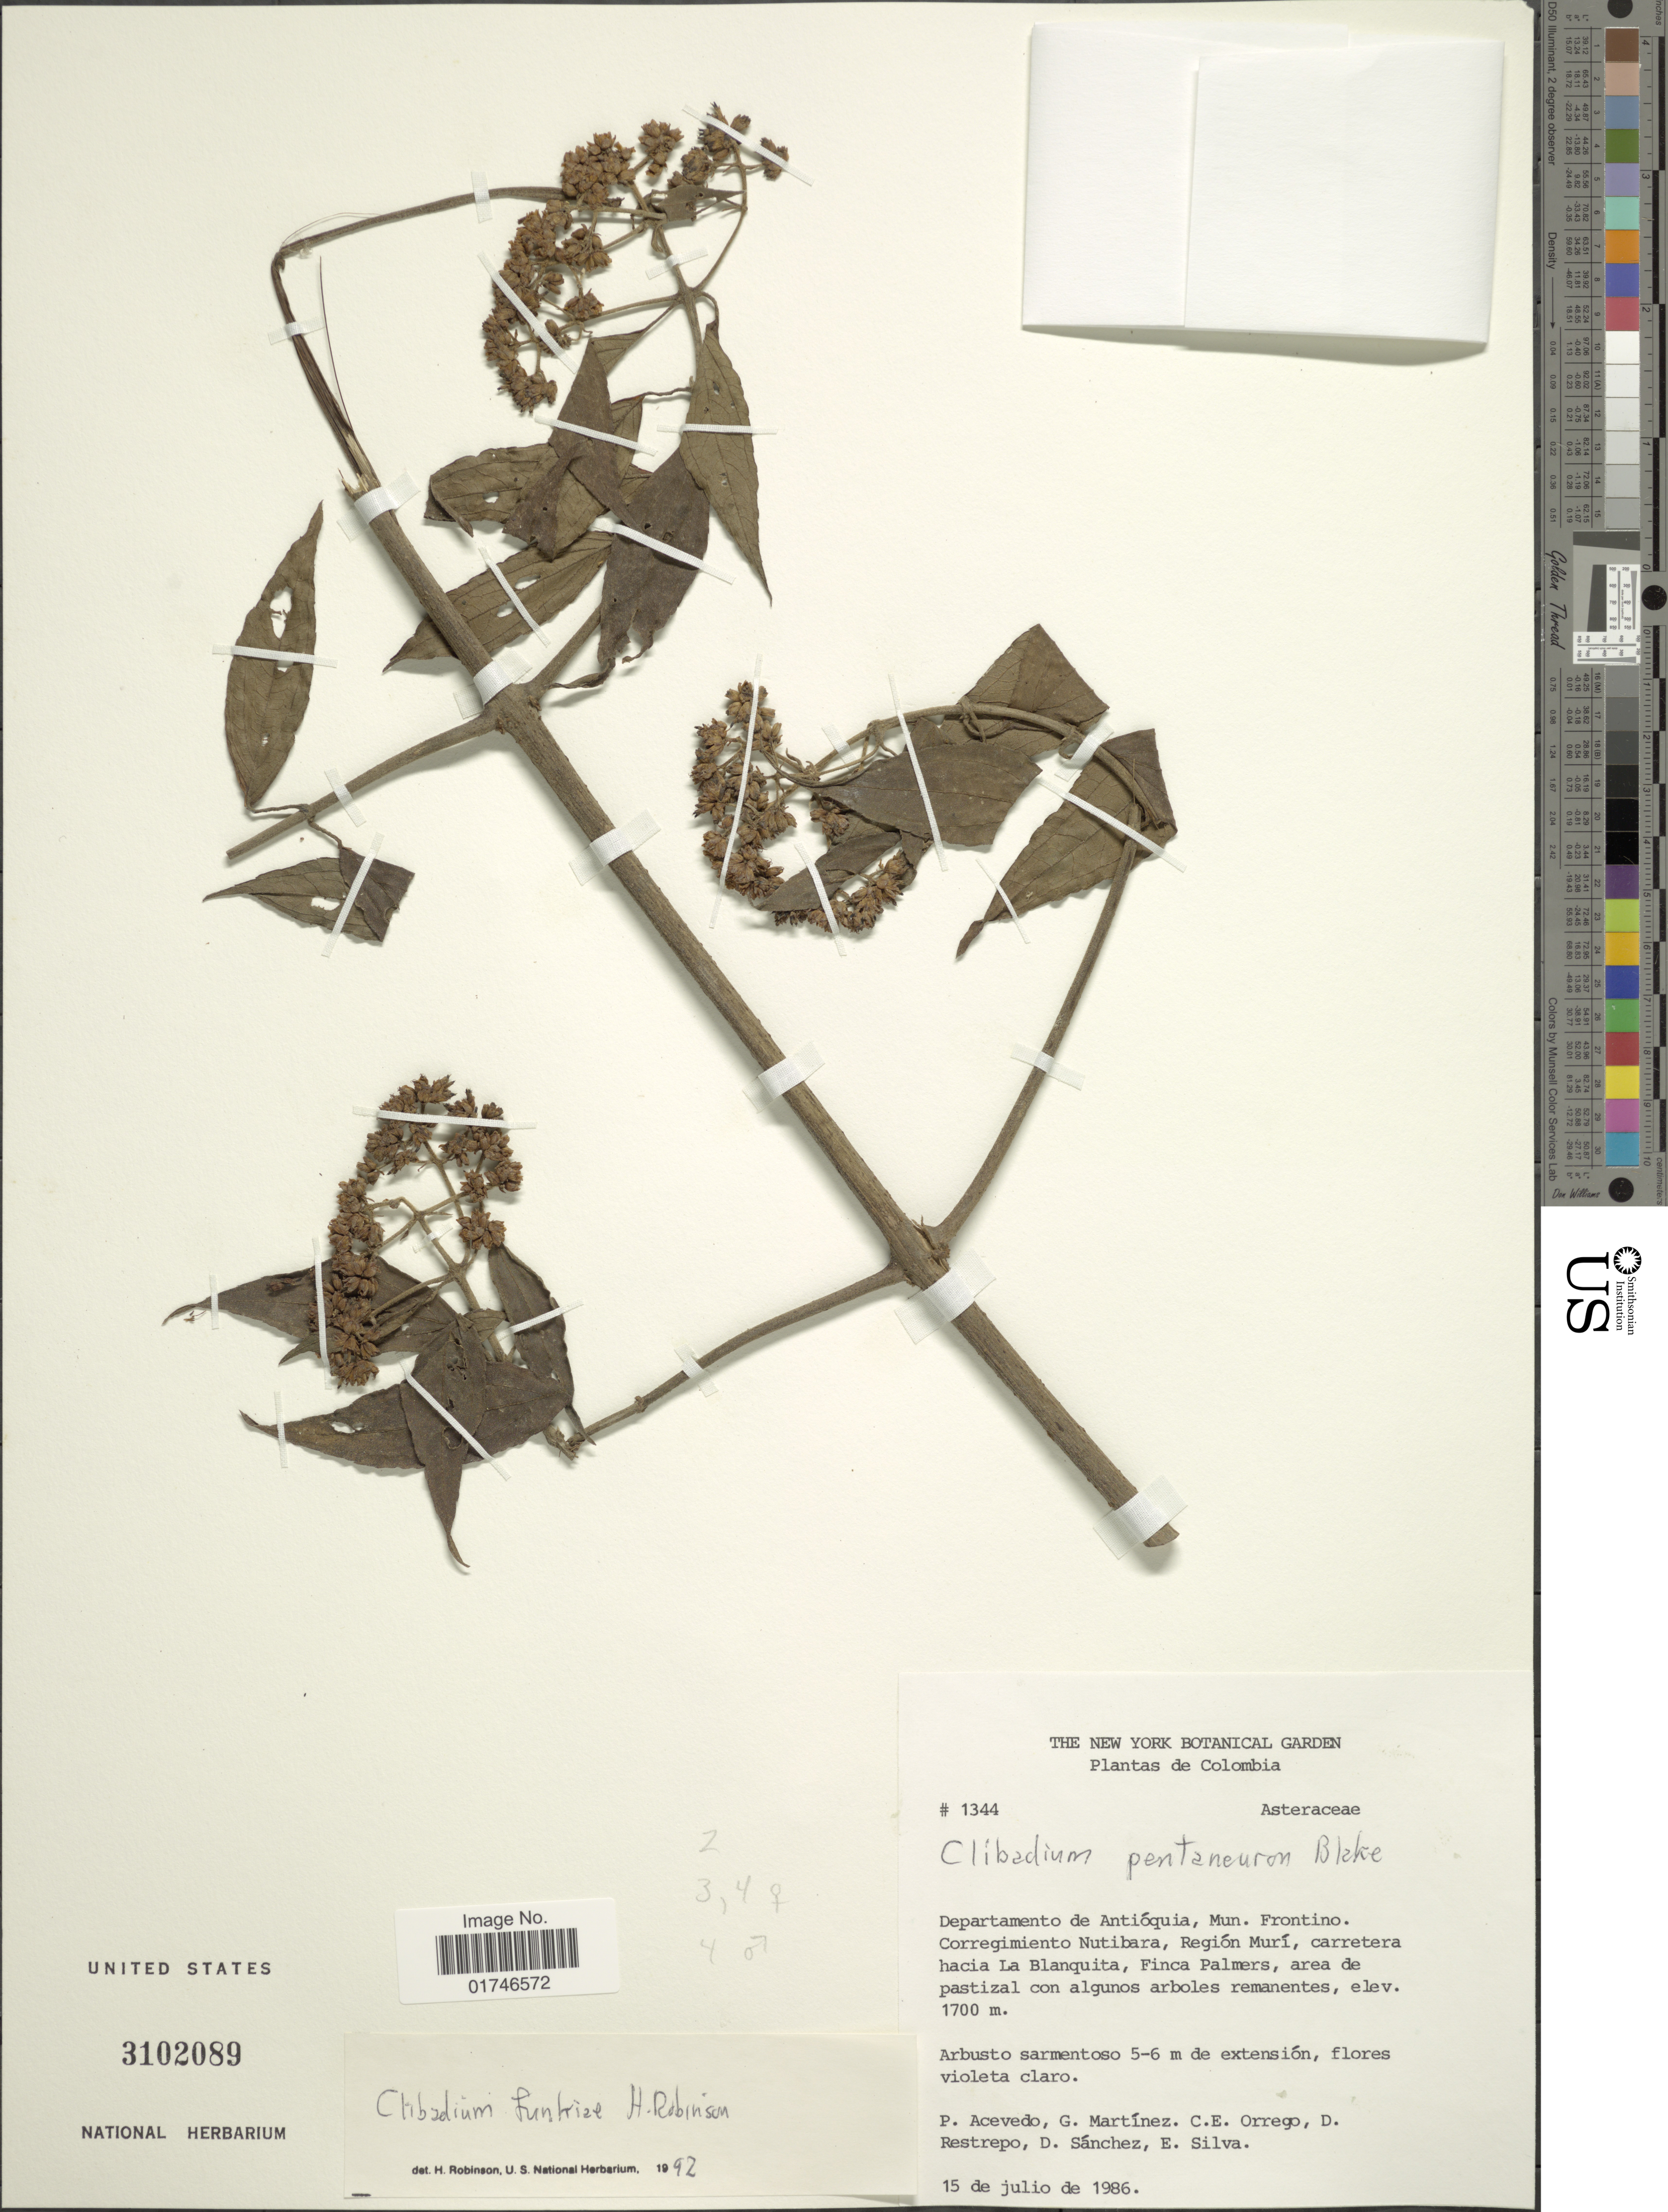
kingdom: Plantae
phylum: Tracheophyta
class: Magnoliopsida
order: Asterales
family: Asteraceae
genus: Clibadium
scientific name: Clibadium funkiae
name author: H. Rob.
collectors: P. Acevedo-Rodr., G. Martínez, C. Orrego, D. Restrepo & et al.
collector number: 1344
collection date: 1986-07-15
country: Colombia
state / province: Antioquia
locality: Departamento de Antioquia, Mun. Frontino. Corregimiento Nutibara, Region Muri, carretera hacia La Blanquita, Finca Plamers, area de pastizal con algunos arboles remanentes.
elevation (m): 1700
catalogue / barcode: US 3102089